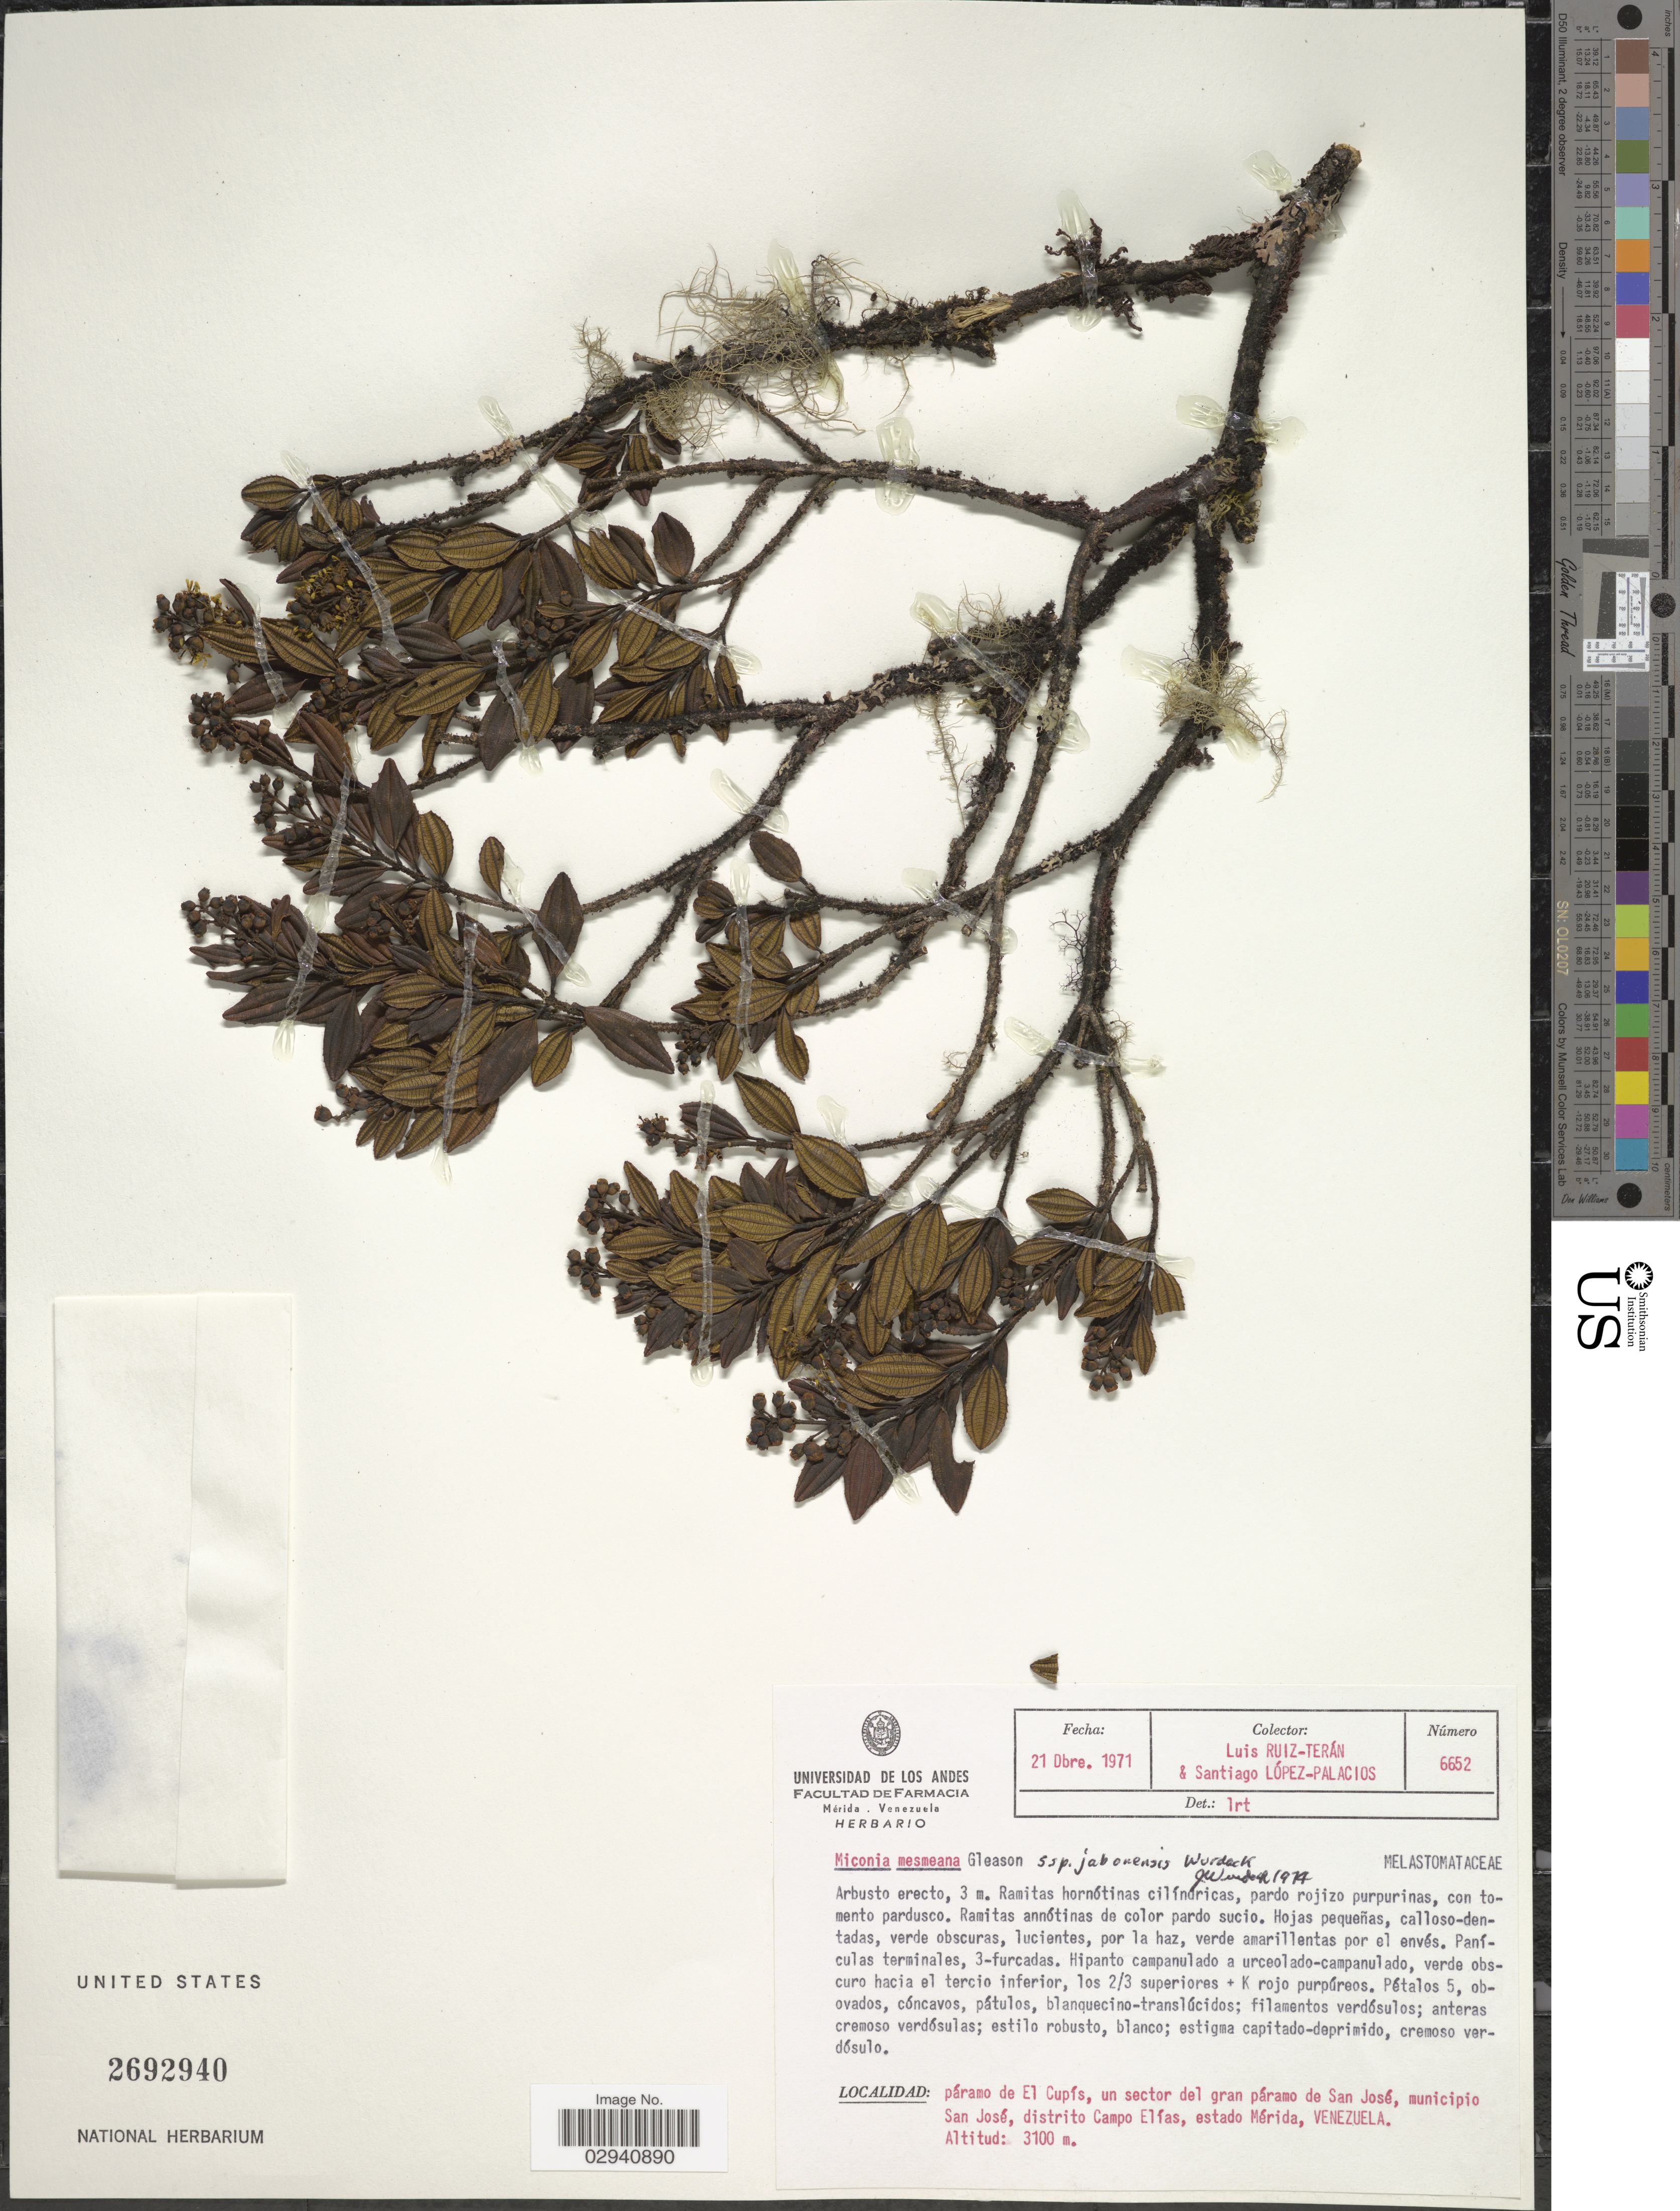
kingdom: Plantae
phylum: Tracheophyta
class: Magnoliopsida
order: Myrtales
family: Melastomataceae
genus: Miconia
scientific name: Miconia mesmeana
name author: Gleason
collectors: L. Teran & S. López-Palacios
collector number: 6652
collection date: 1971-12-21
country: Venezuela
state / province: Mérida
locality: Páramo de El Cupís, un sector del gran páramo de San José, municipio San José, distrito Campo Elías.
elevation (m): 3100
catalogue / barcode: US 2692940